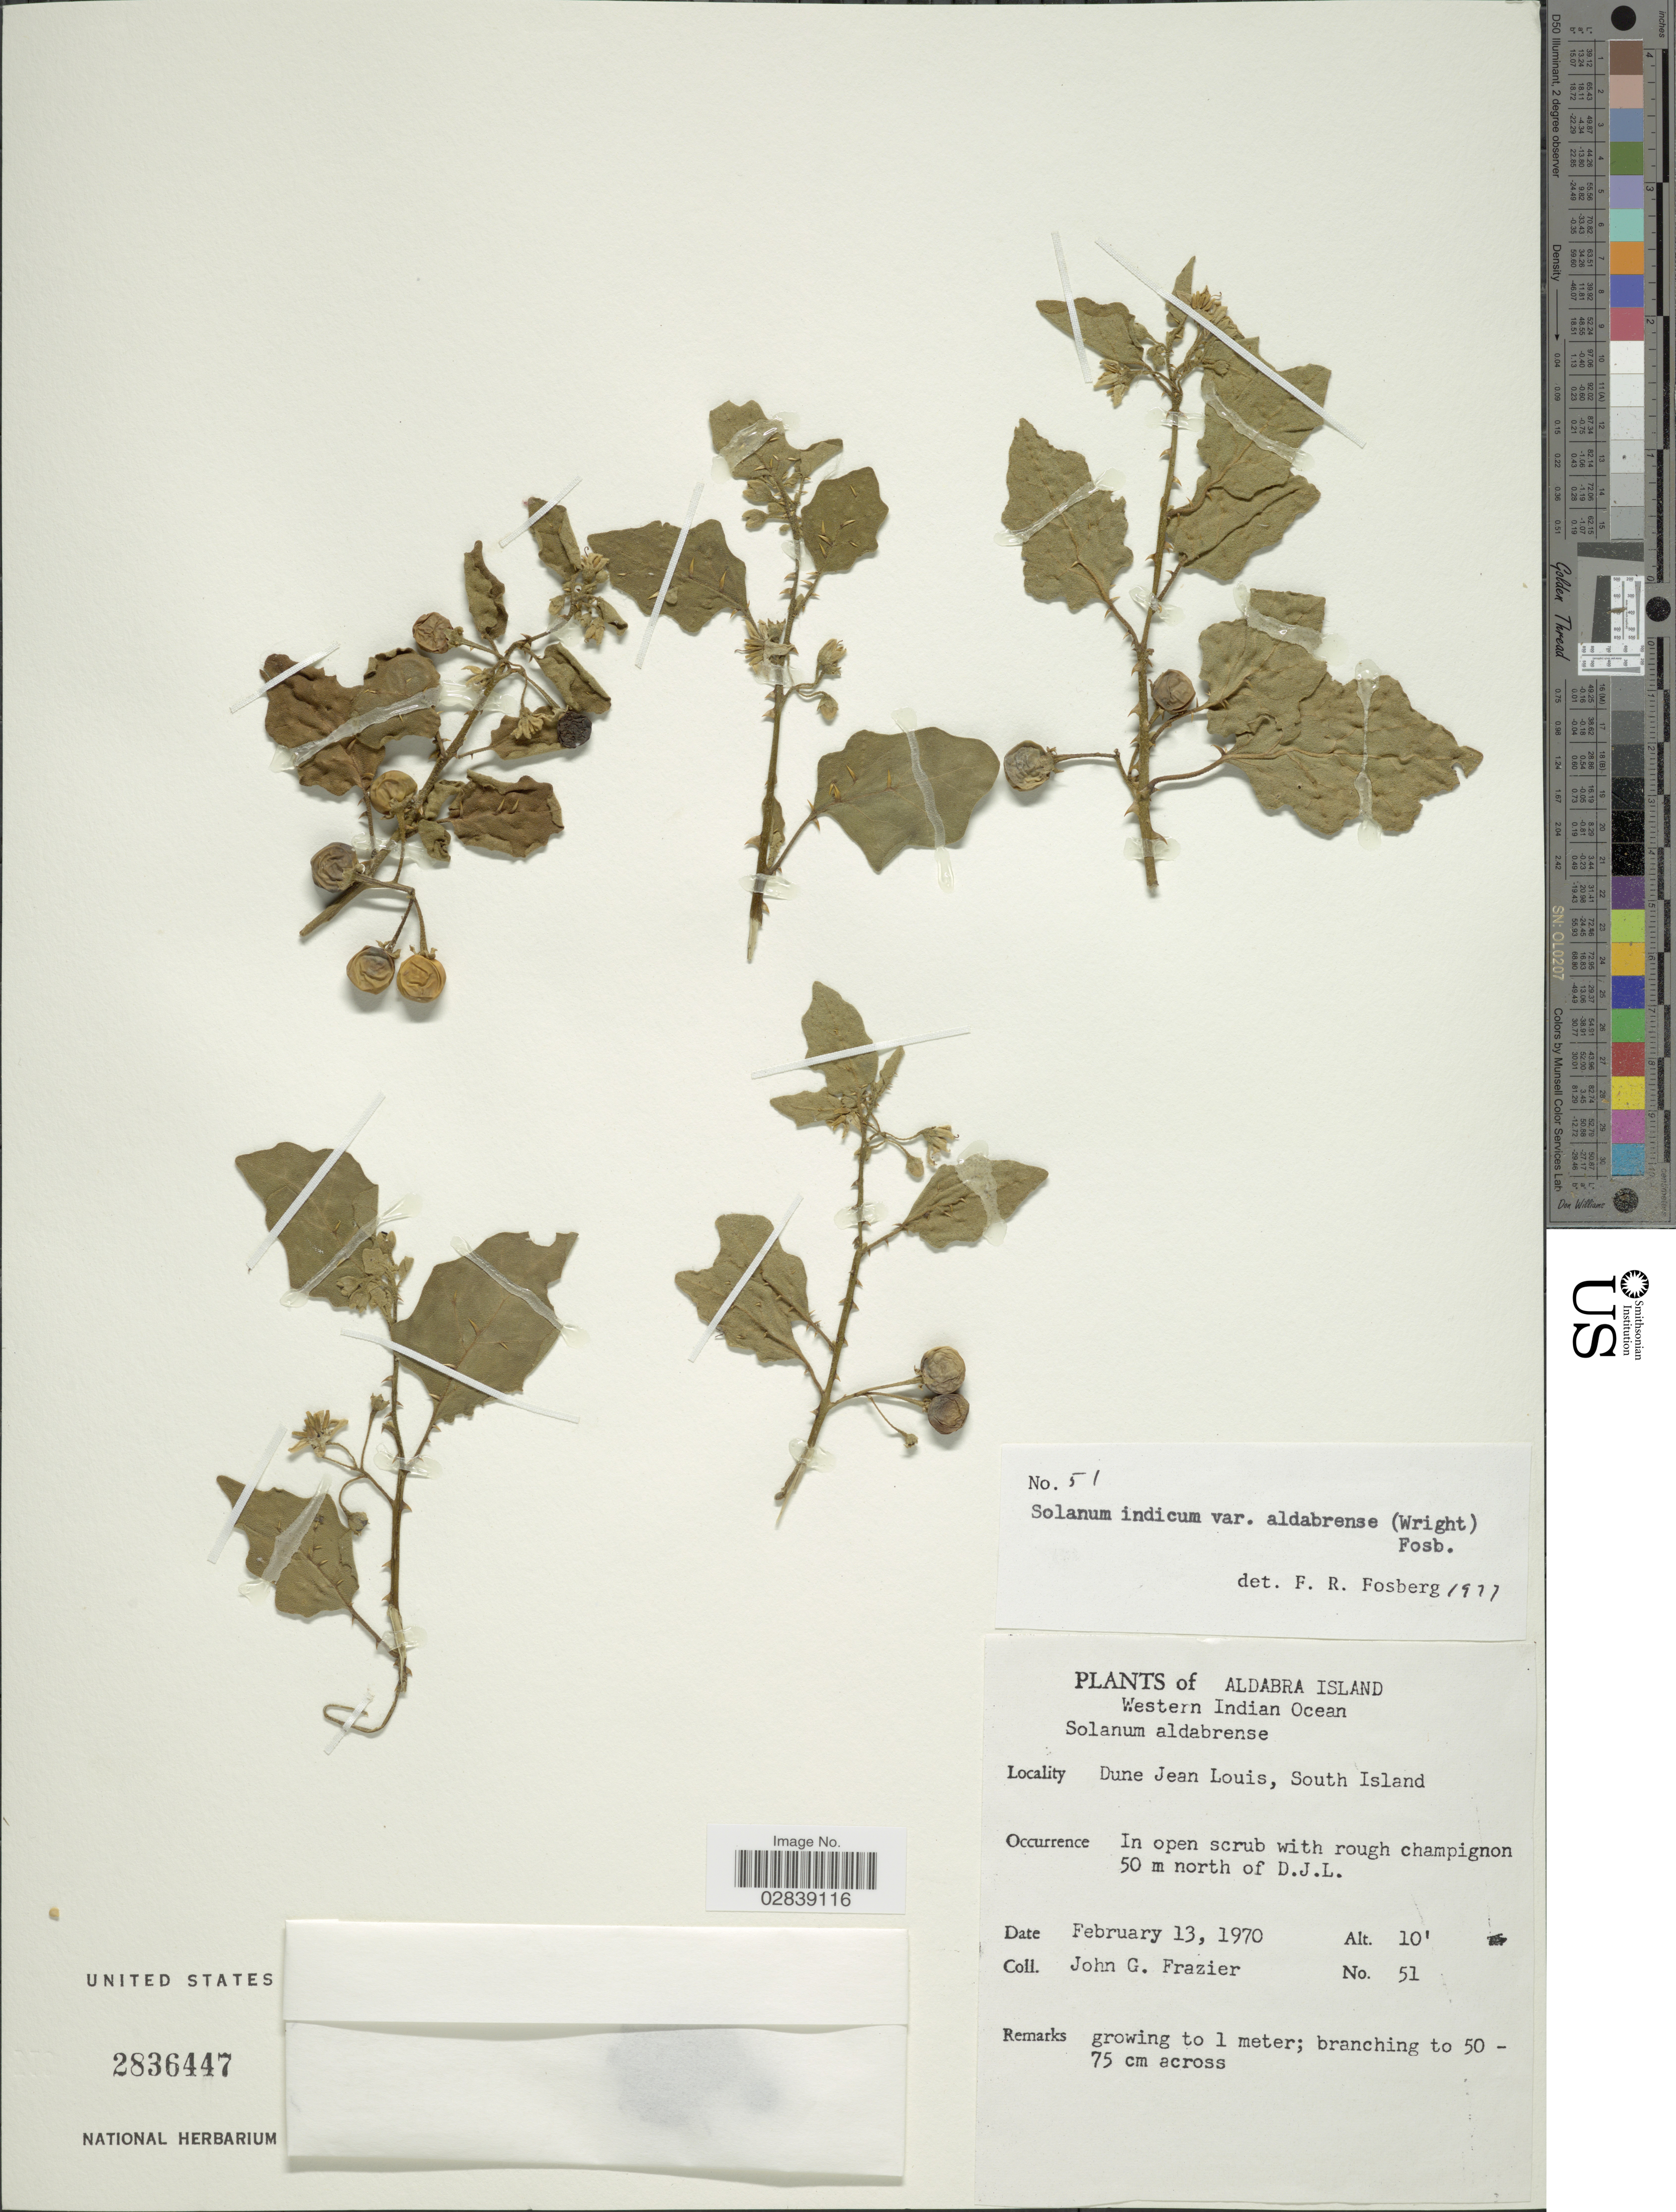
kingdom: Plantae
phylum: Tracheophyta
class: Magnoliopsida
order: Solanales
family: Solanaceae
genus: Solanum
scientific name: Solanum aldabrense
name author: C.H. Wright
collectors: J. Frazier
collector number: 51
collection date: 1970-02-13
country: Seychelles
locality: Aldabra Island, Western Indian Ocean. Dune Jean Louis, South Island. In open scrub with rough champignon 50 m north of D.J.L.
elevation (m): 3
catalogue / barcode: US 2836447